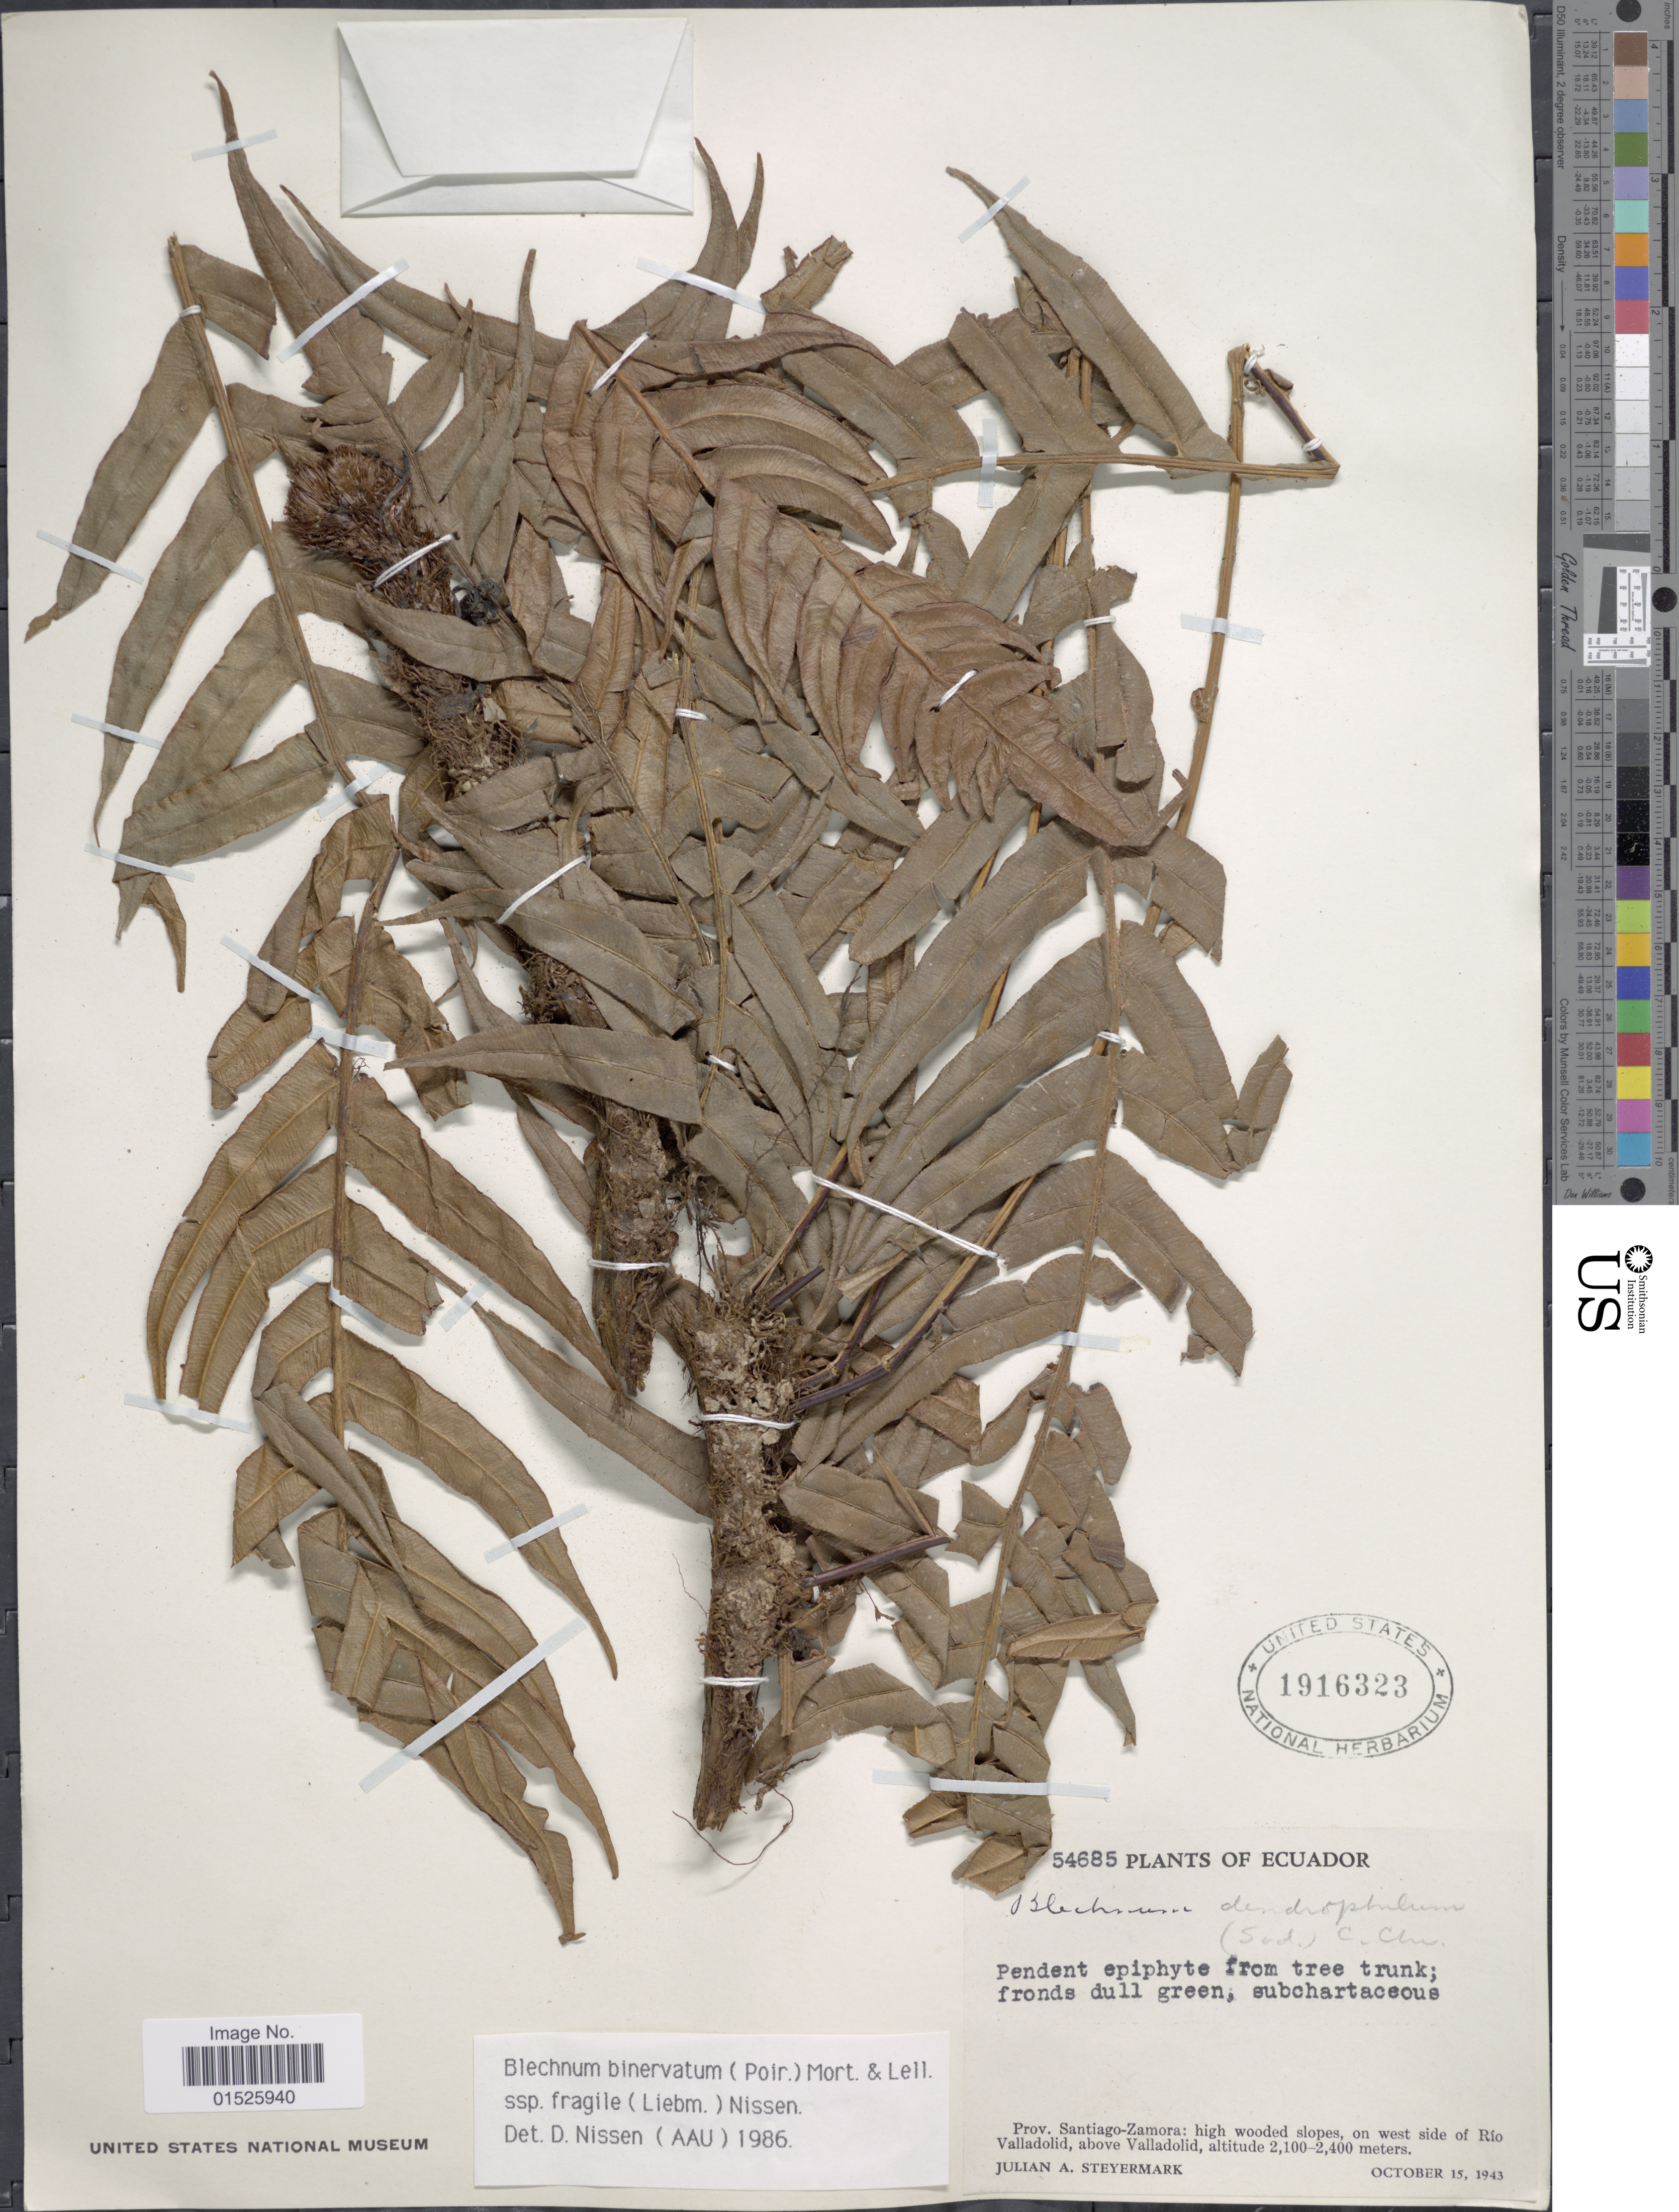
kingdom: Plantae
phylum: Tracheophyta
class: Polypodiopsida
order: Polypodiales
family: Blechnaceae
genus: Blechnum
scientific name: Blechnum fragile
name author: (Liebm.) C.V. Morton & Lellinger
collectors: J. Steyermark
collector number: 54685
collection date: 1943-10-15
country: Ecuador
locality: Prov. Santiago-Zamora: high wooded slopes, on west side of Río Valladolid, above Valladolid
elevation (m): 2100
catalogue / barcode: US 1916323